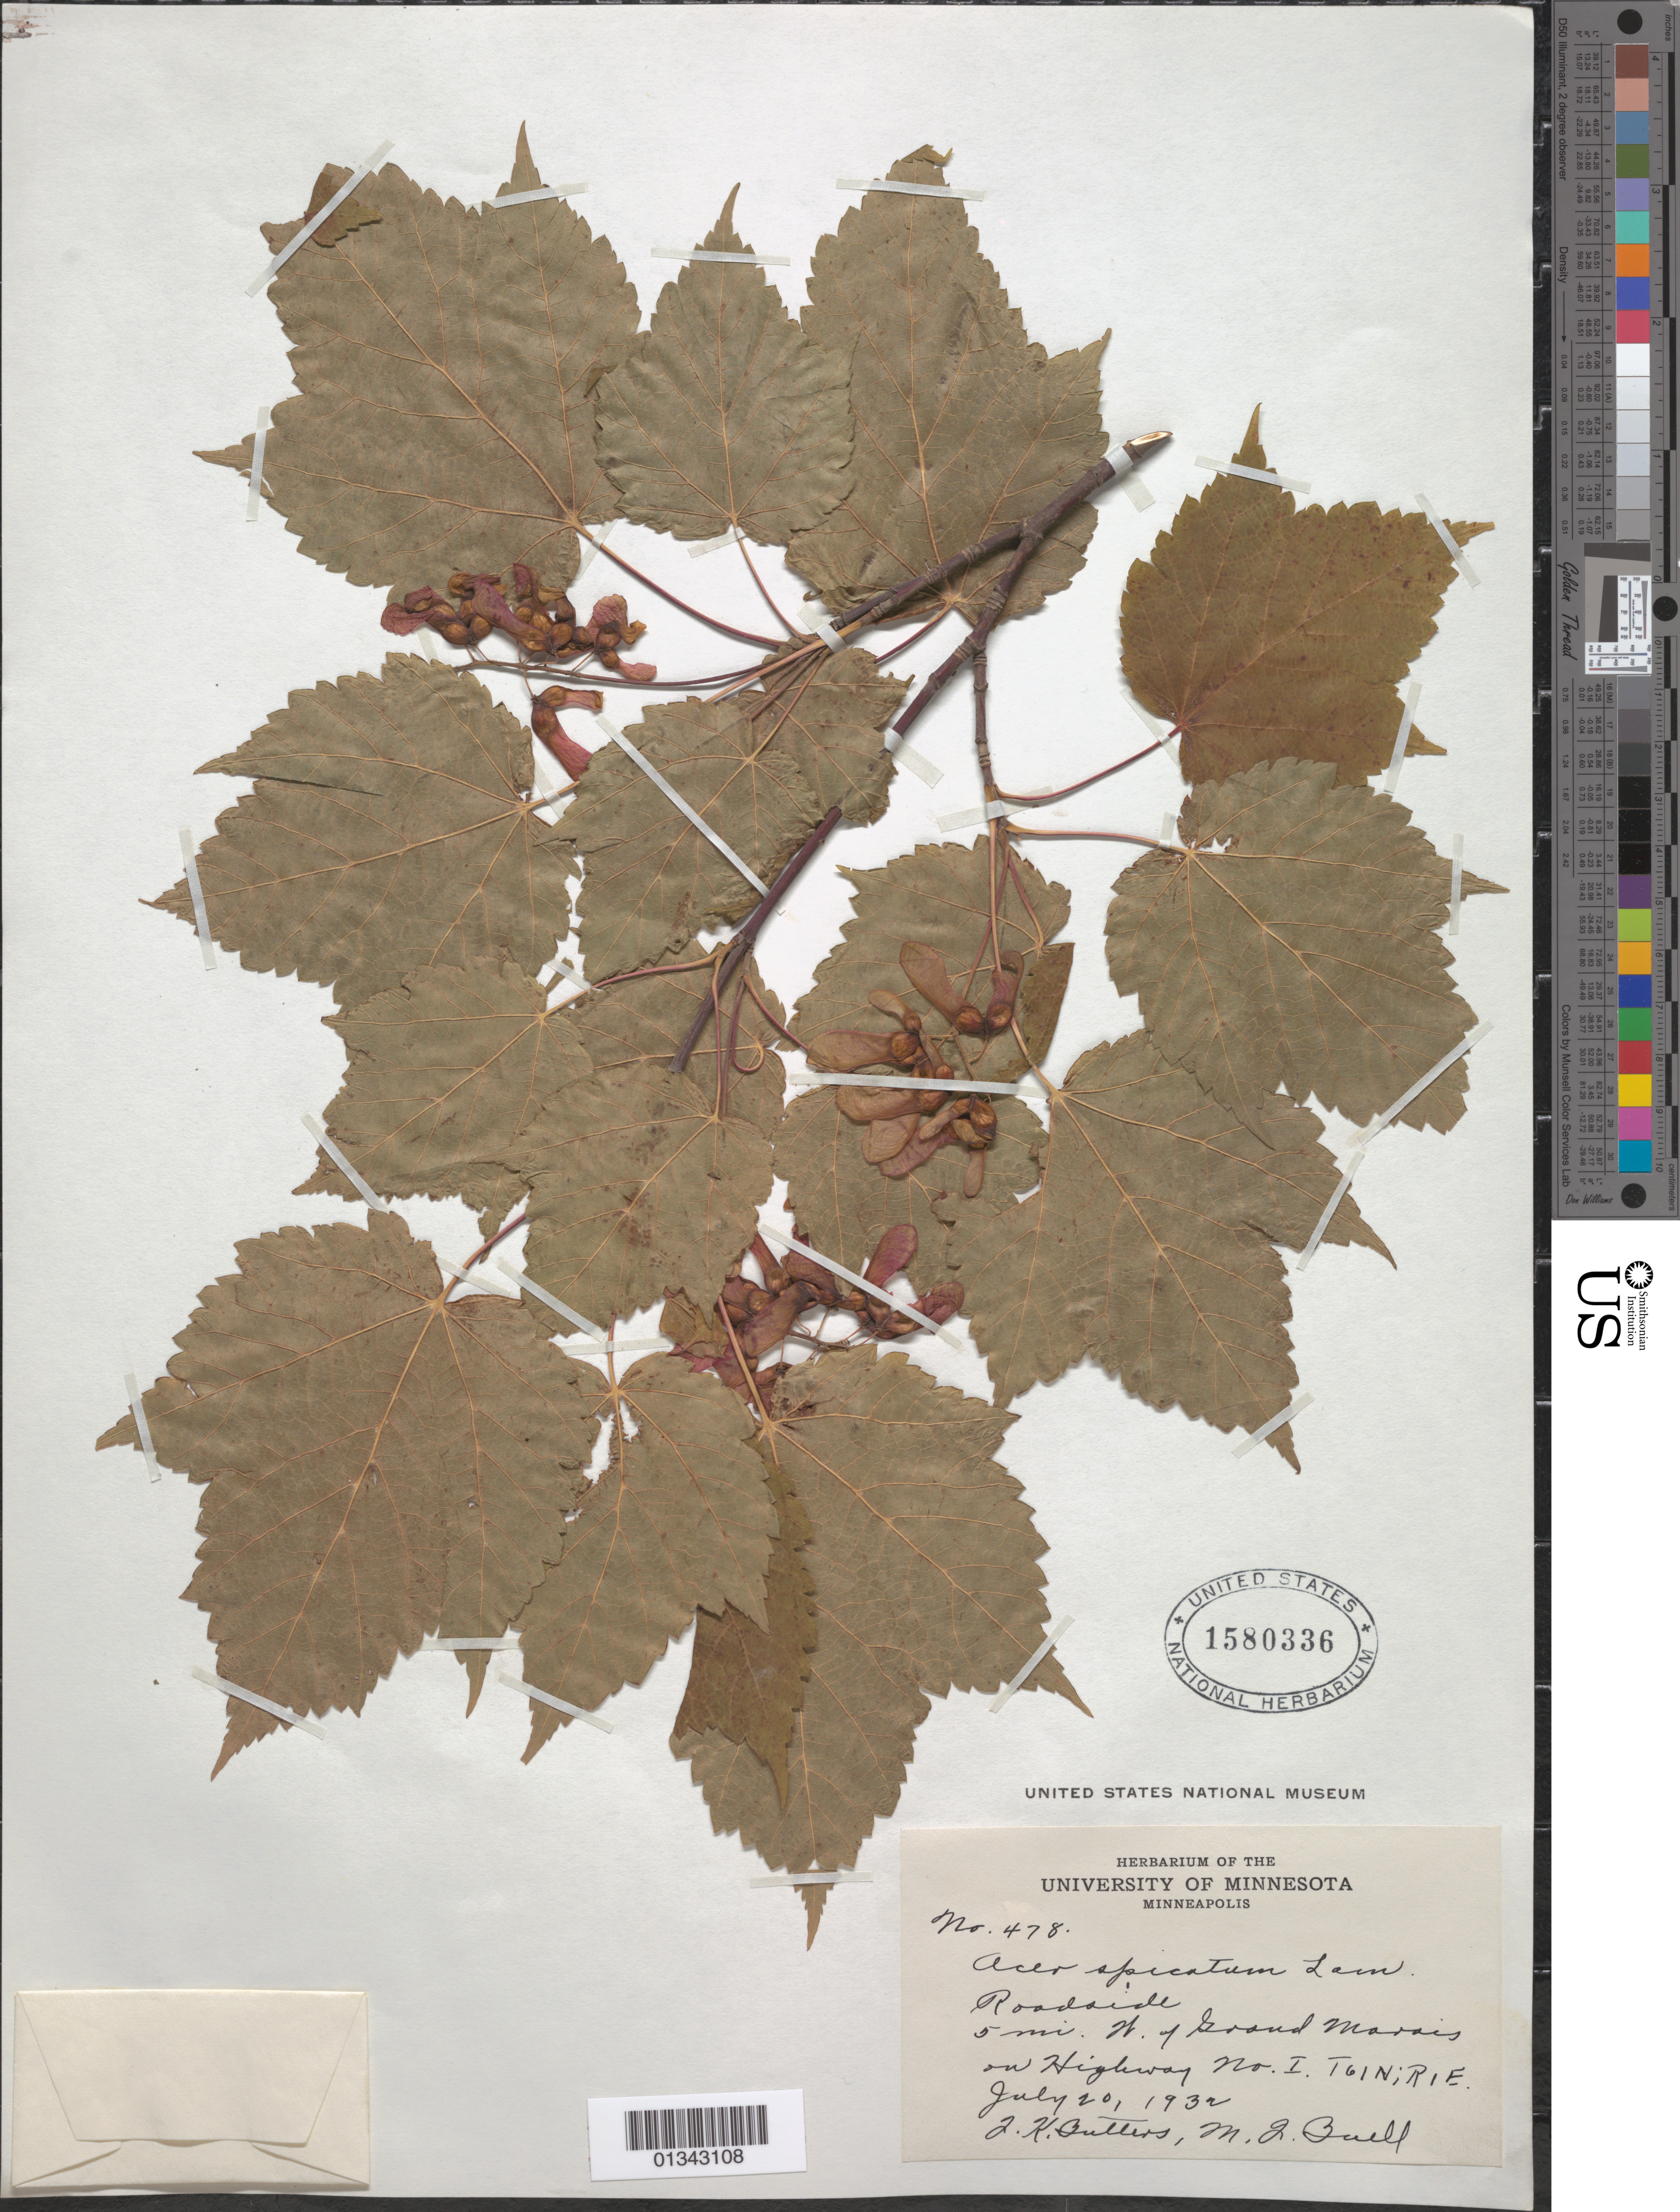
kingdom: Plantae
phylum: Tracheophyta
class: Magnoliopsida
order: Sapindales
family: Sapindaceae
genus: Acer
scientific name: Acer spicatum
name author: Lam.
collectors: J. Butters & M. Buell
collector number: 478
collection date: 1932-07-20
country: United States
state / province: Minnesota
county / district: Cook County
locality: Grand Marais, 5 miles W on Highway No. I. T 61 N; R 1 E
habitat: Roadside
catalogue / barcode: US 1580336